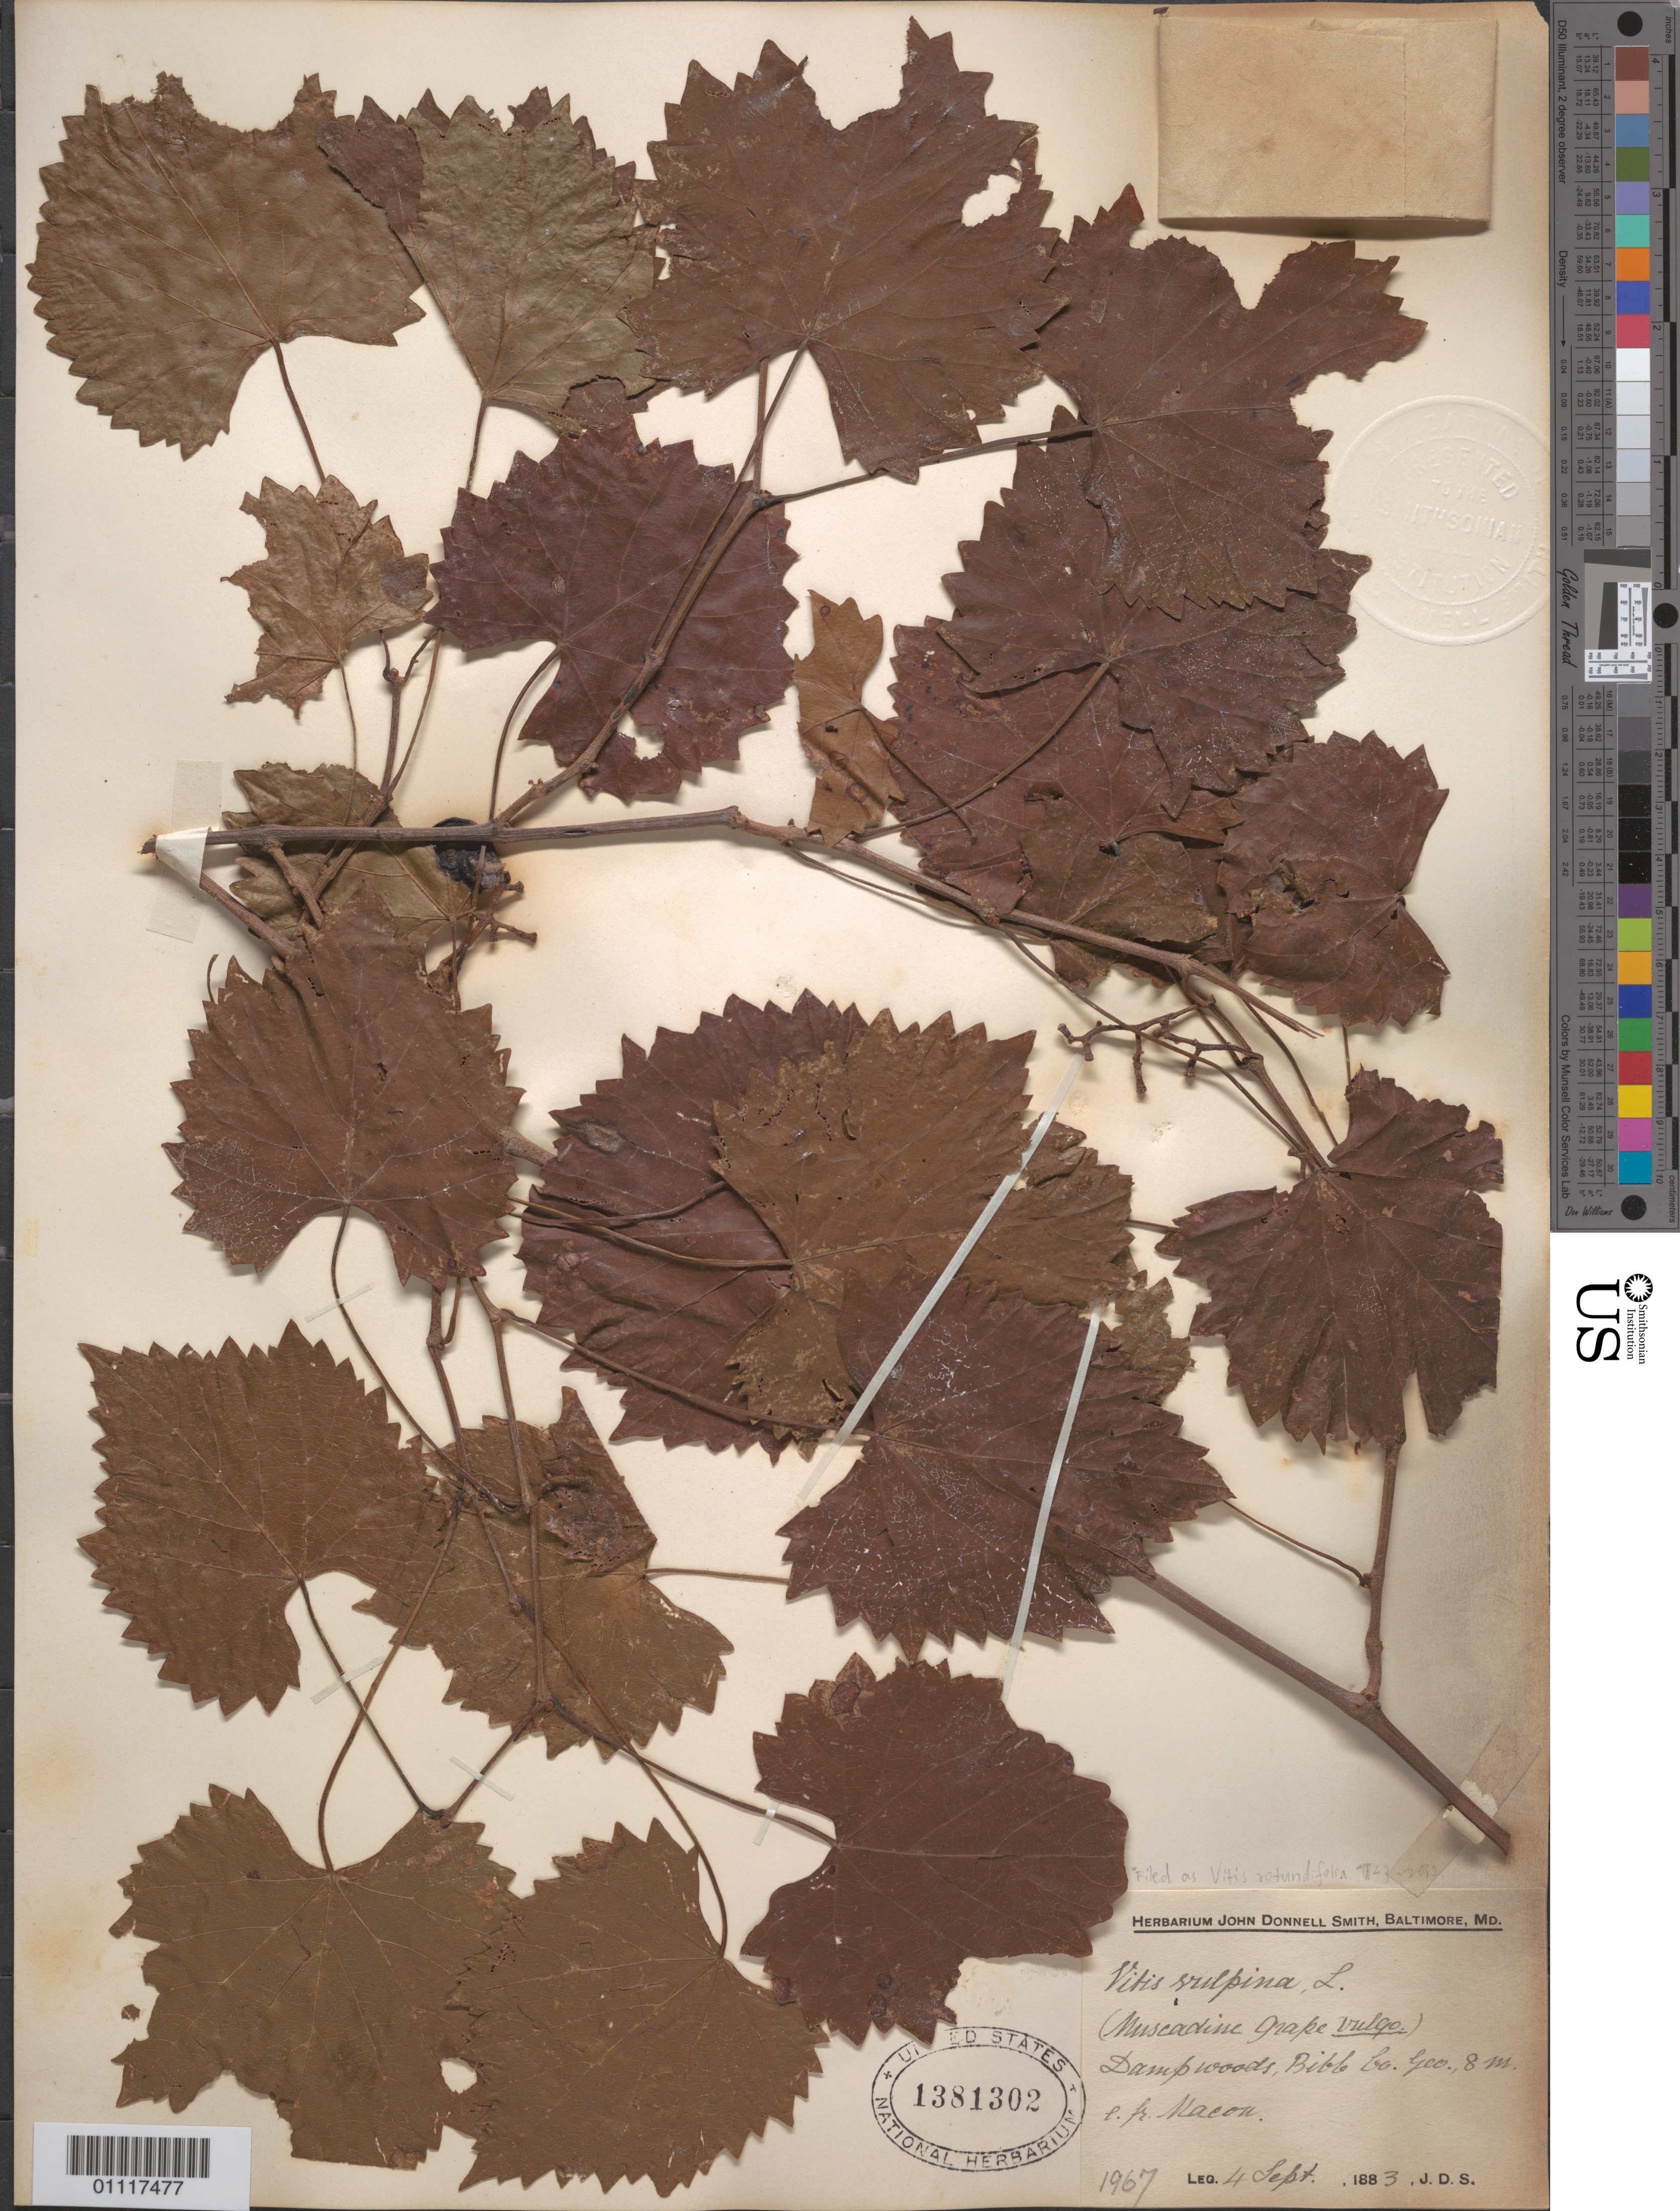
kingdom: Plantae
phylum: Tracheophyta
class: Magnoliopsida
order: Vitales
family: Vitaceae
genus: Vitis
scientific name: Vitis rotundifolia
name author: Michx.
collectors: ex Herb. John Donnell Smith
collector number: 1967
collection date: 1883-09-04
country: United States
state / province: Georgia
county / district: Bibb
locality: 8 m e. of Macon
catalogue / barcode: US 1381302